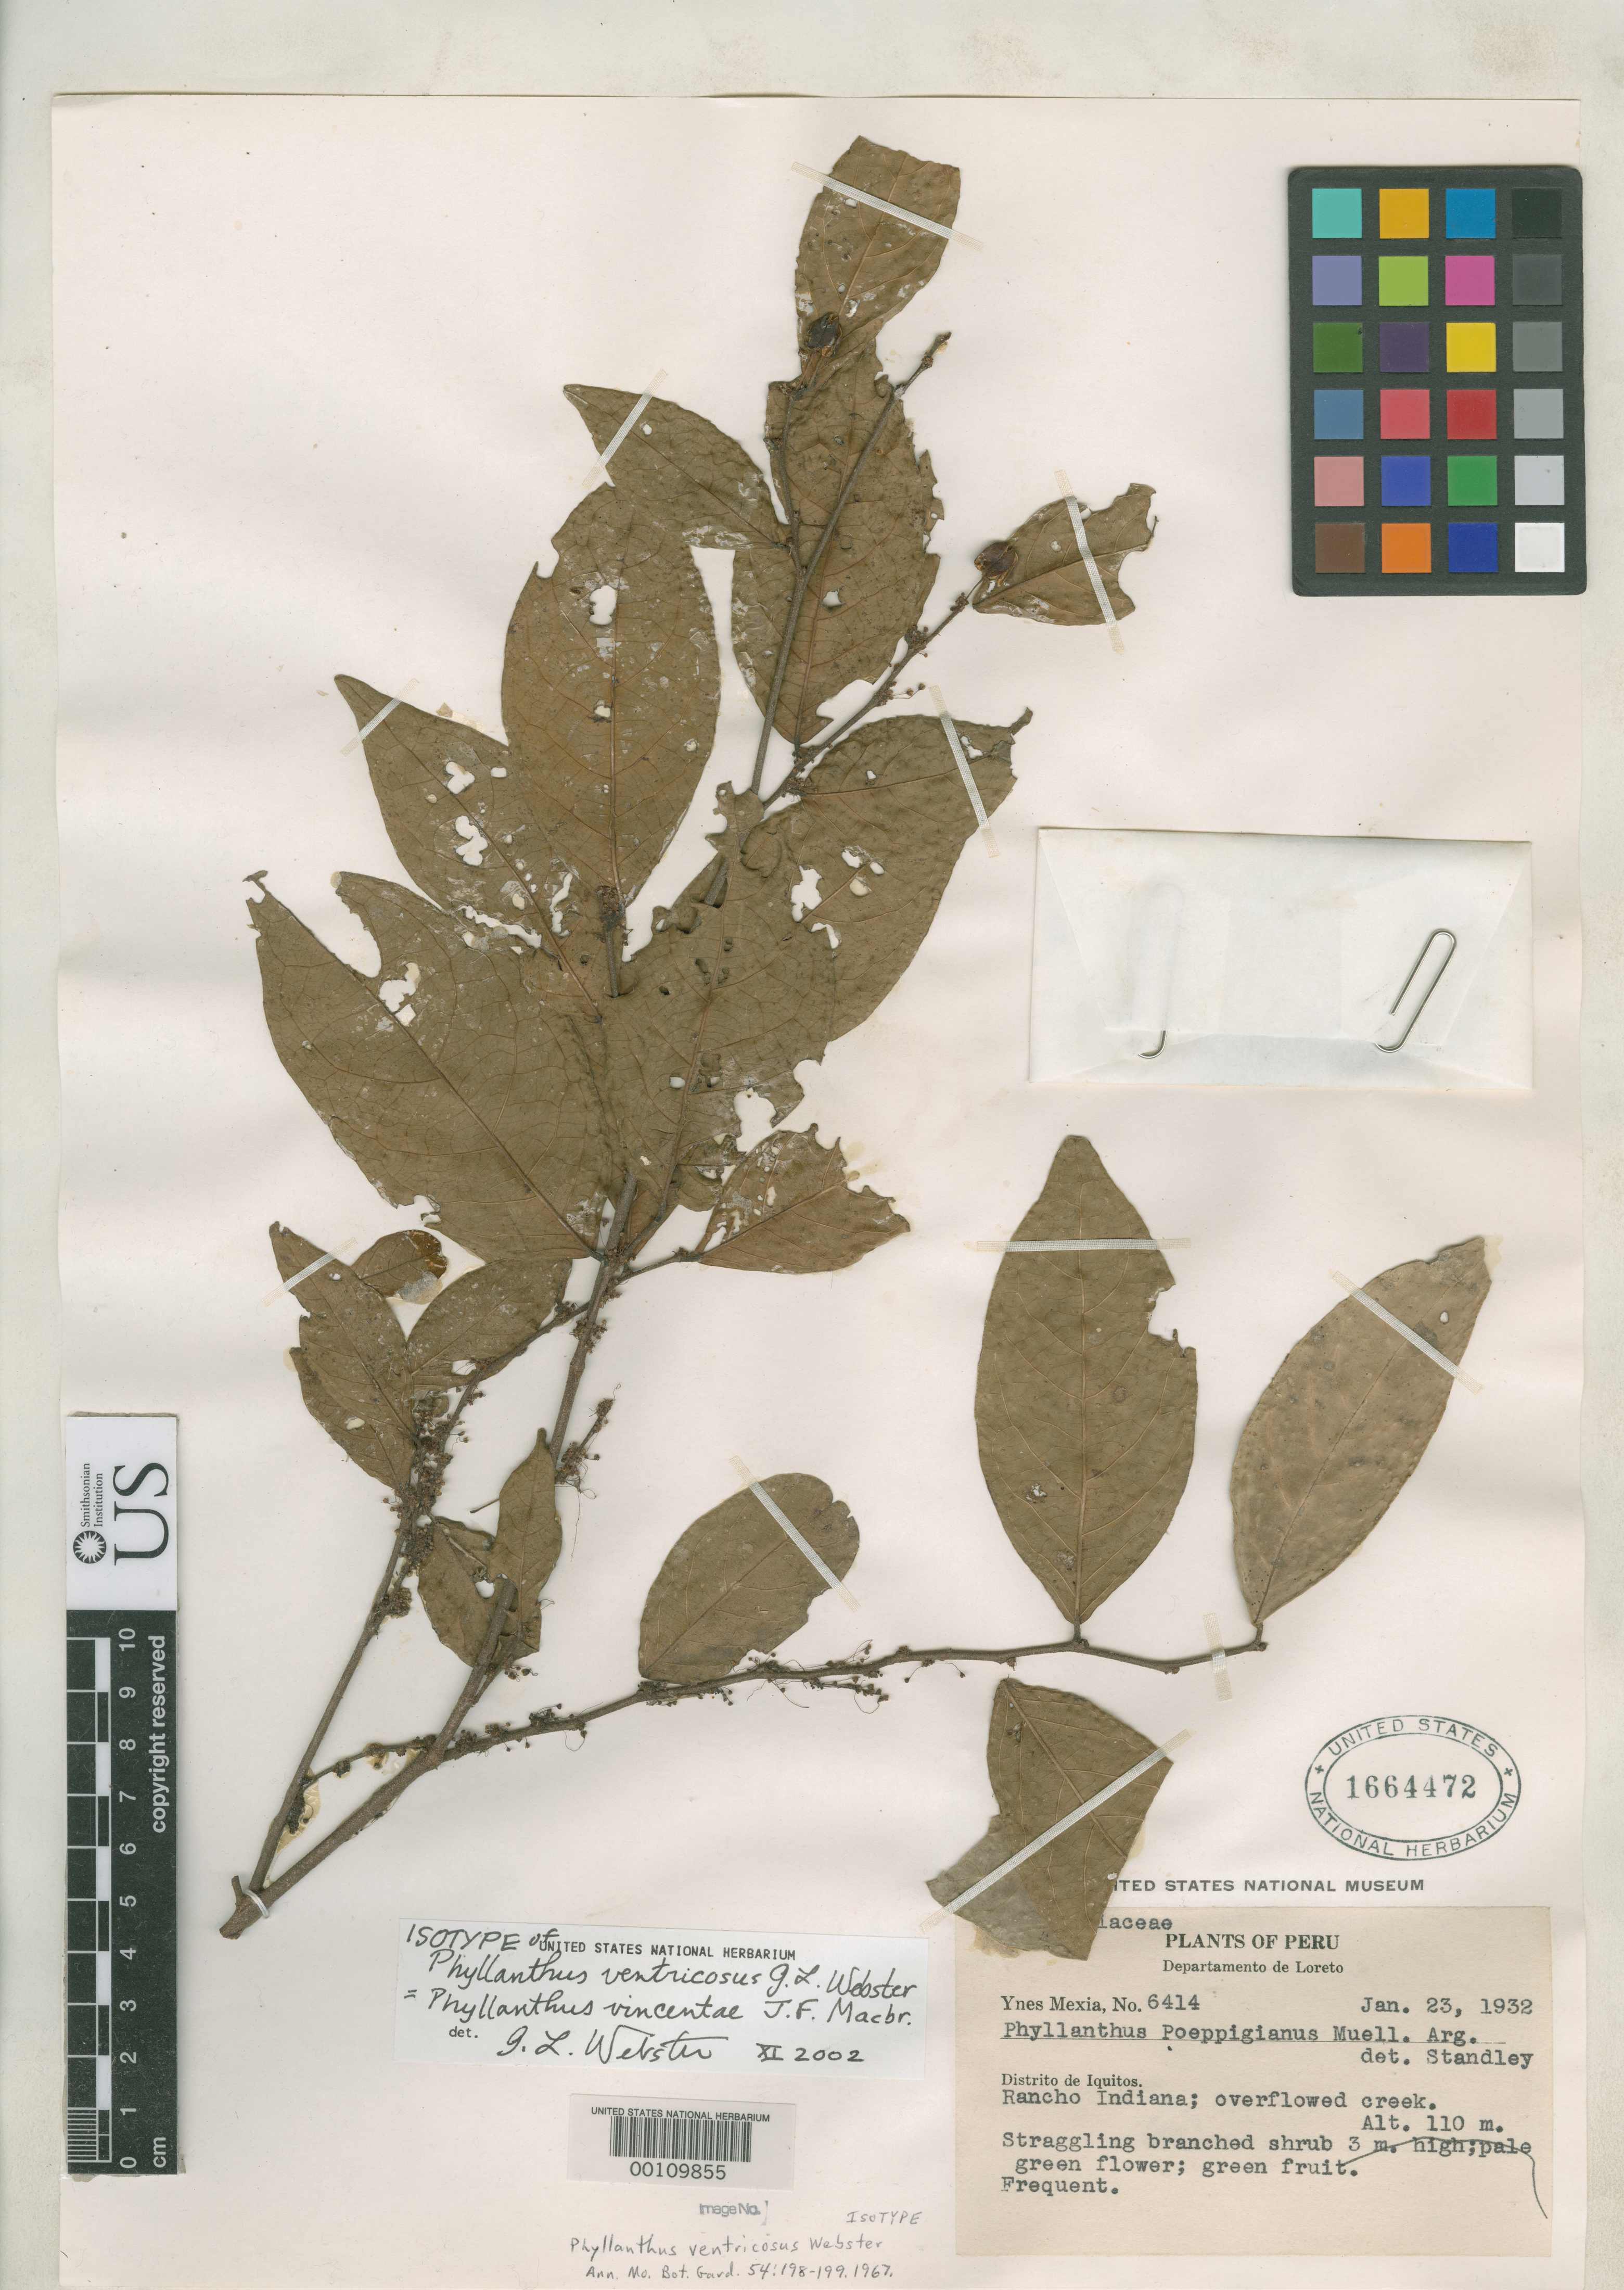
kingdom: Plantae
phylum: Tracheophyta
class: Magnoliopsida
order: Malpighiales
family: Phyllanthaceae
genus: Phyllanthus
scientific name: Phyllanthus ventricosus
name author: G.L. Webster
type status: Isotype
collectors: Y. Mexia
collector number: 6414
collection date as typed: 23 Jan 1932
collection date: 1932-01-23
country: Peru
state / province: Loreto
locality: Rancho Indiana.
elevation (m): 110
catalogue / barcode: US 1664472